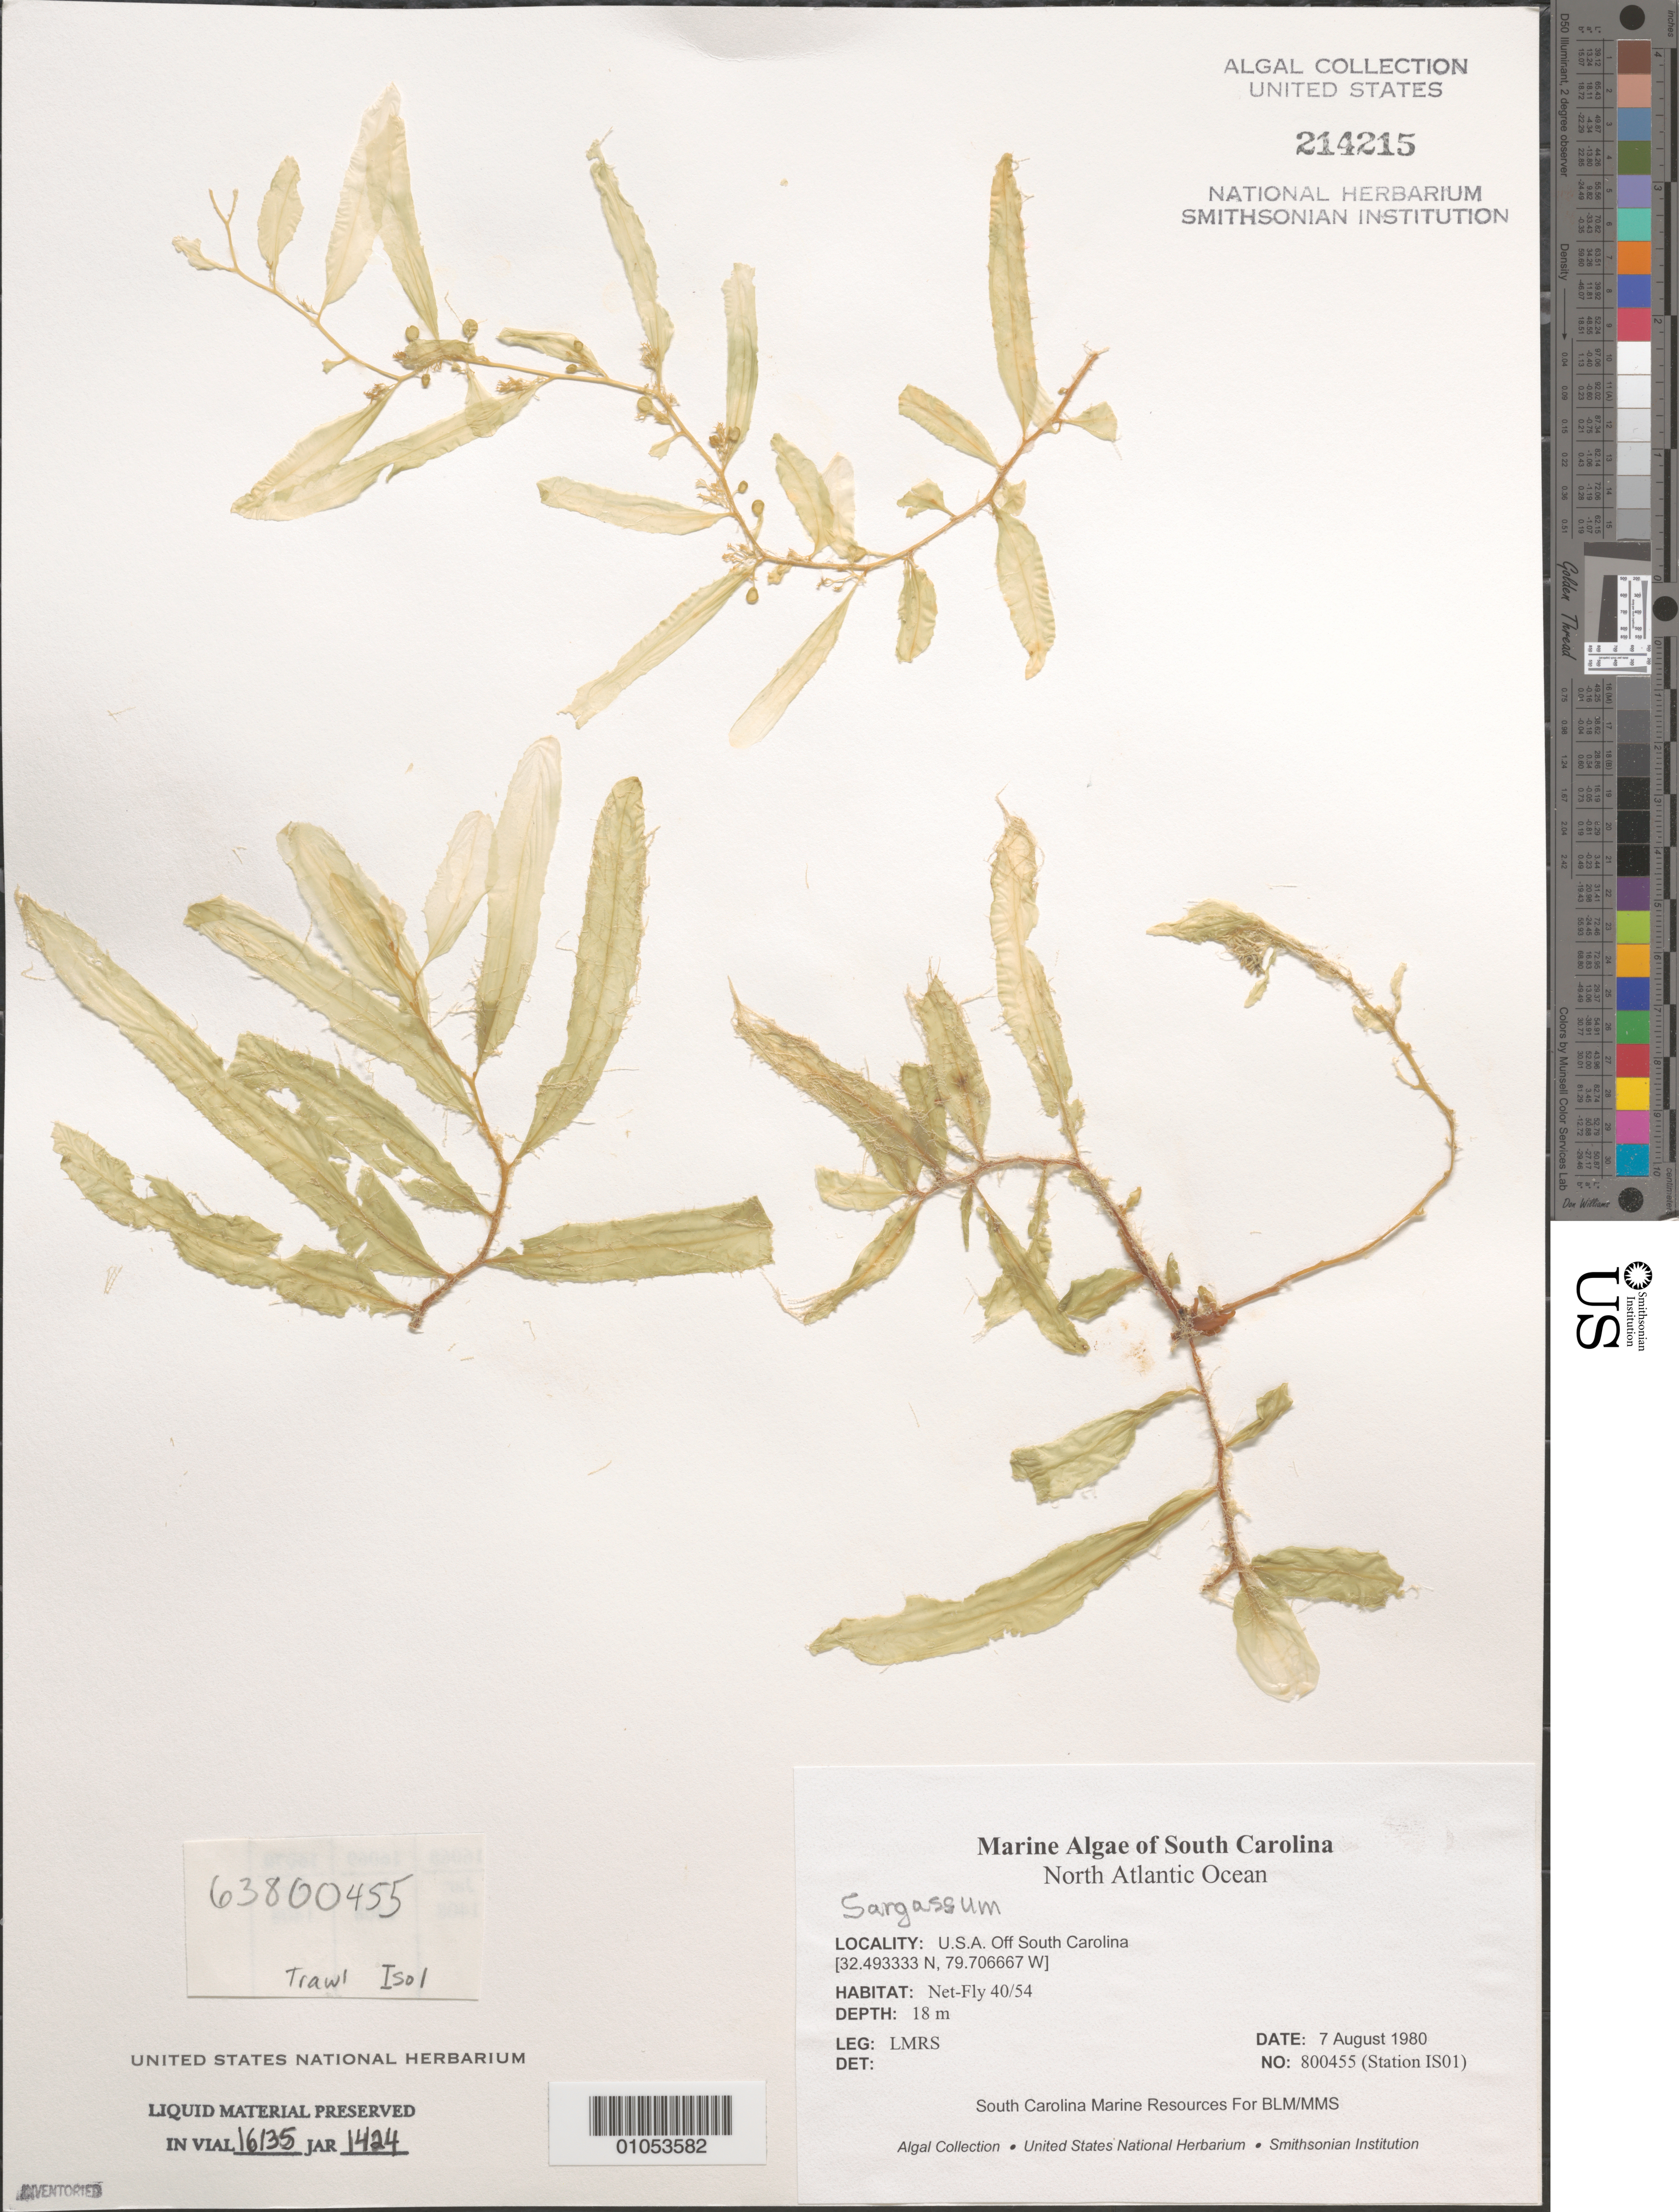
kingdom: Chromista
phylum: Ochrophyta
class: Phaeophyceae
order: Fucales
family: Sargassaceae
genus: Sargassum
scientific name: Sargassum sp.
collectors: LMRS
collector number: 800455 (Station IS01)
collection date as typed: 07 Aug 1980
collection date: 1980-08-07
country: United States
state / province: South Carolina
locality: North Atlantic Ocean off South Carolina coast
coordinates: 32.493333 N, 79.706667 W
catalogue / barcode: US 214215